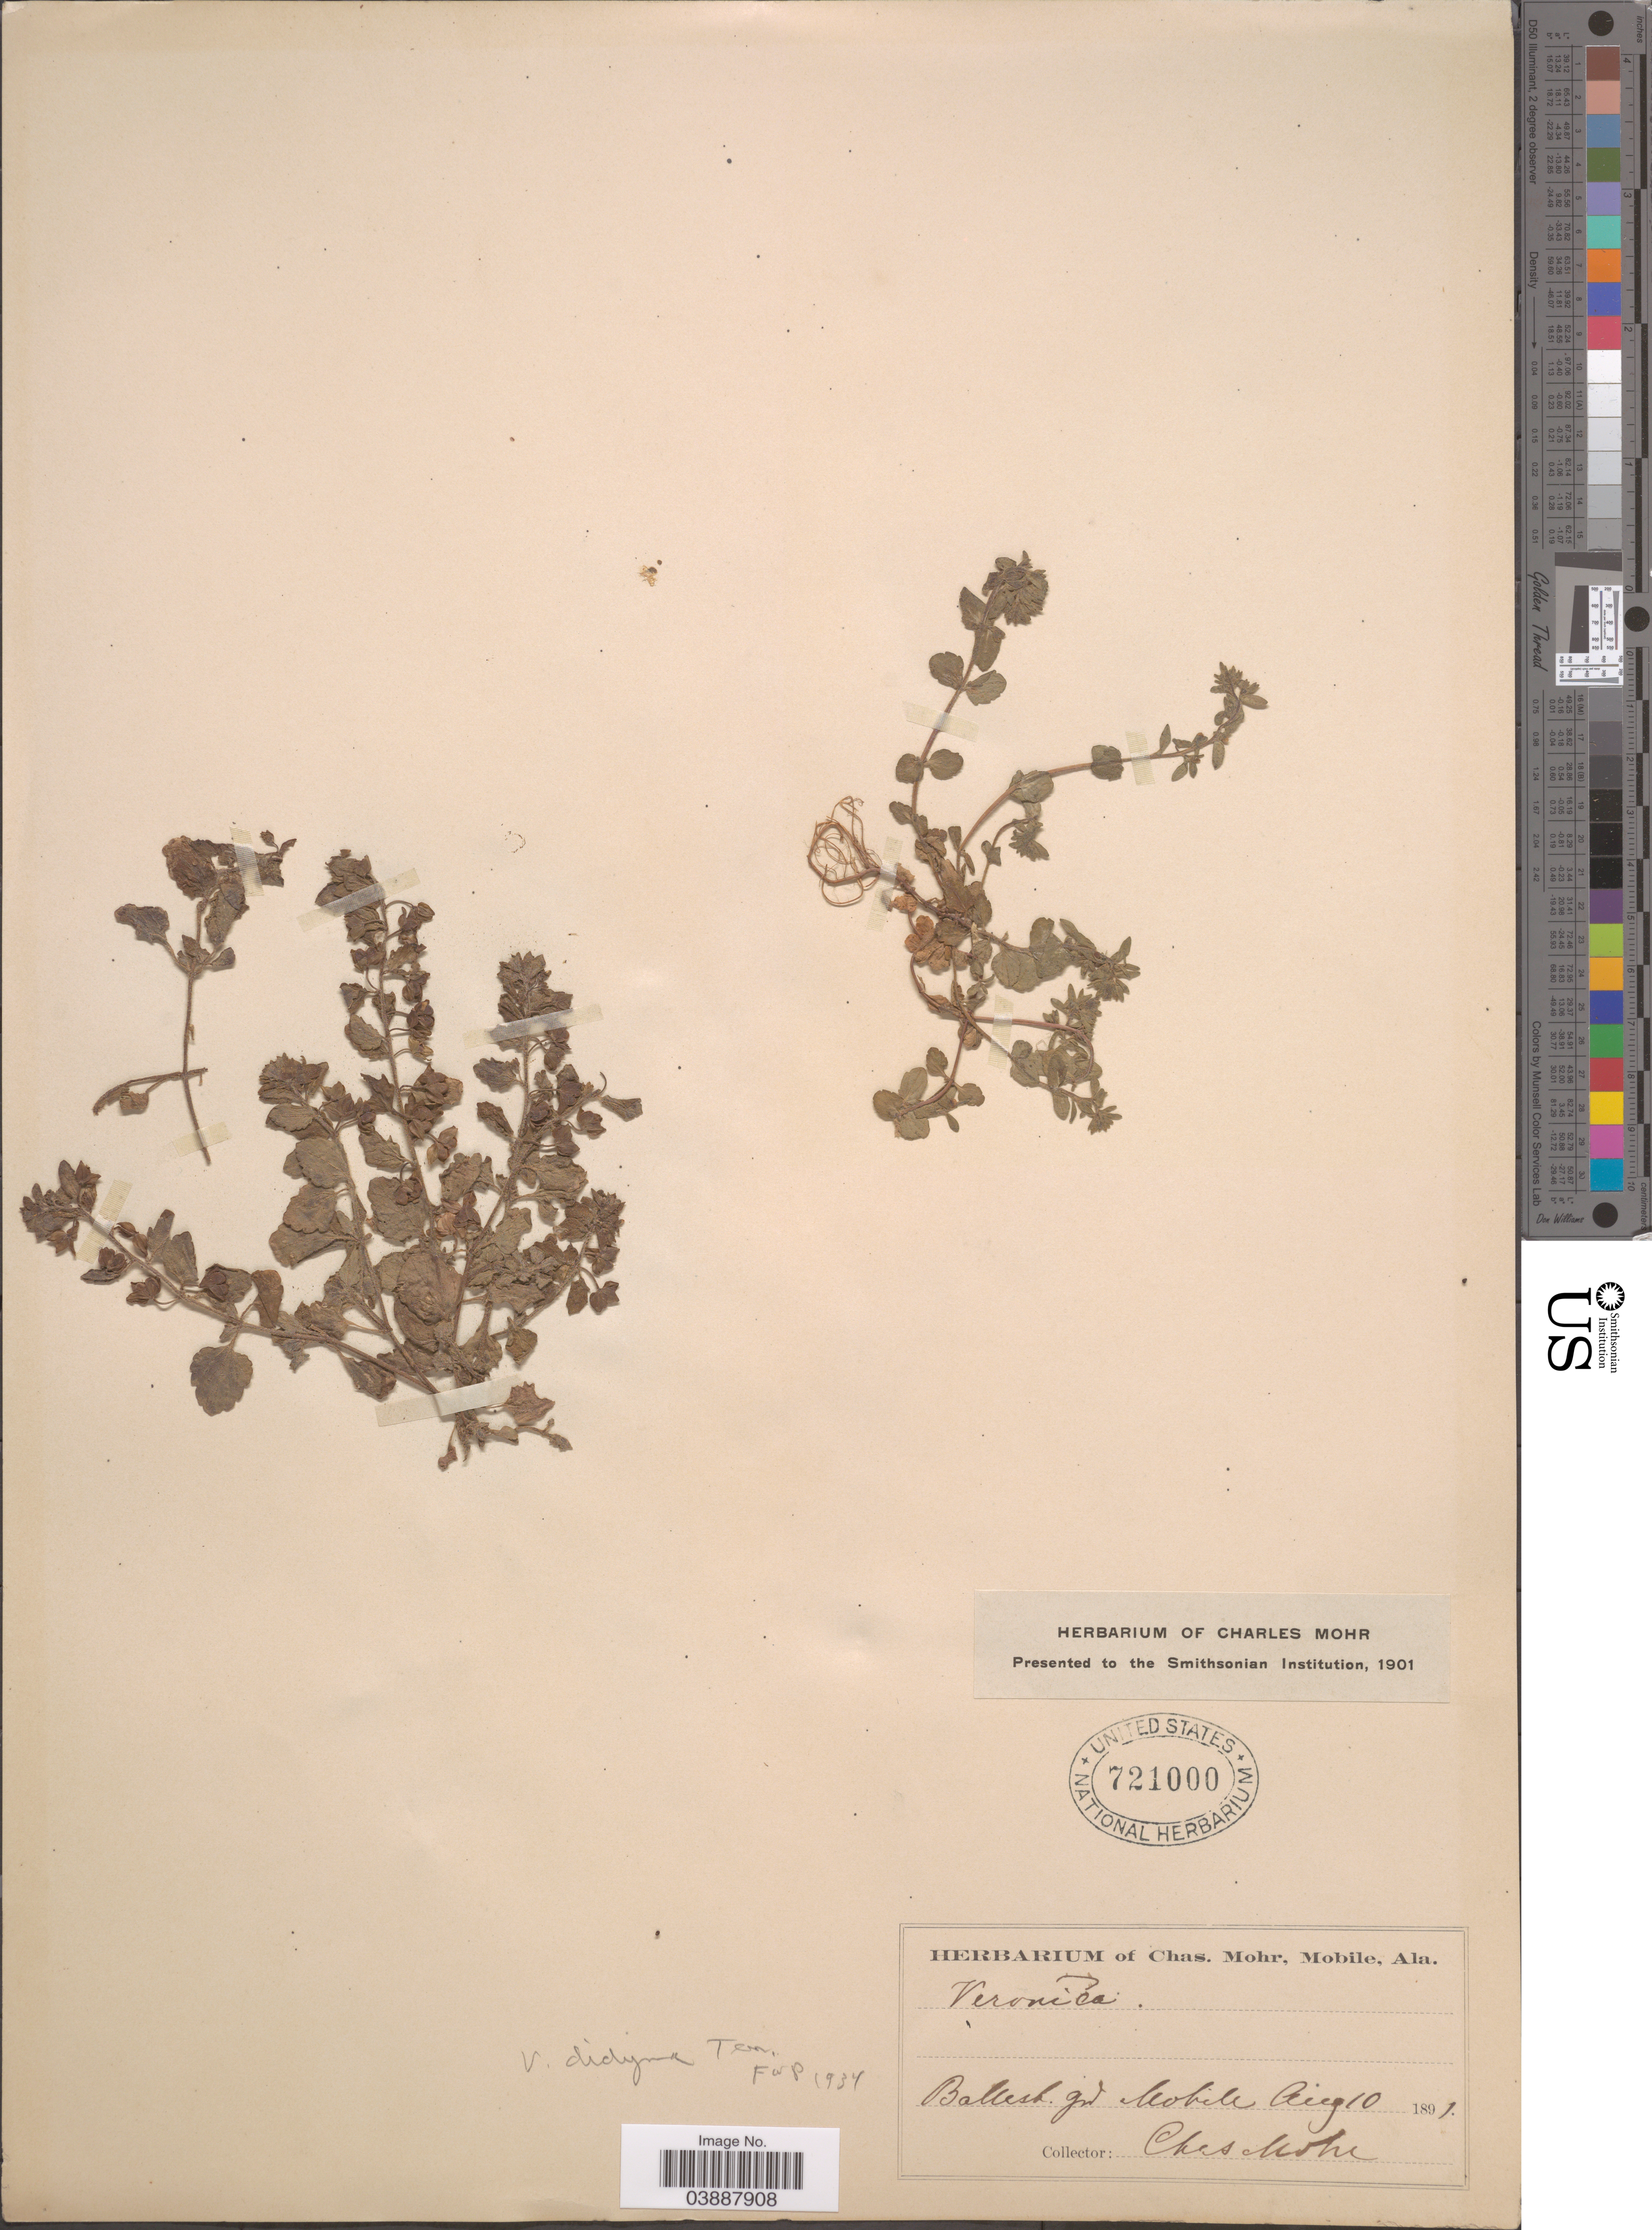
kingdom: Plantae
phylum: Tracheophyta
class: Magnoliopsida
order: Lamiales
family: Plantaginaceae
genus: Veronica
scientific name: Veronica polita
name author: Fr.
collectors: Mohr, C. T. (herbarium)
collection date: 1891-08-10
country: United States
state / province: Alabama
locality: Ballest.grd Mobile.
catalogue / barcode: US 721000